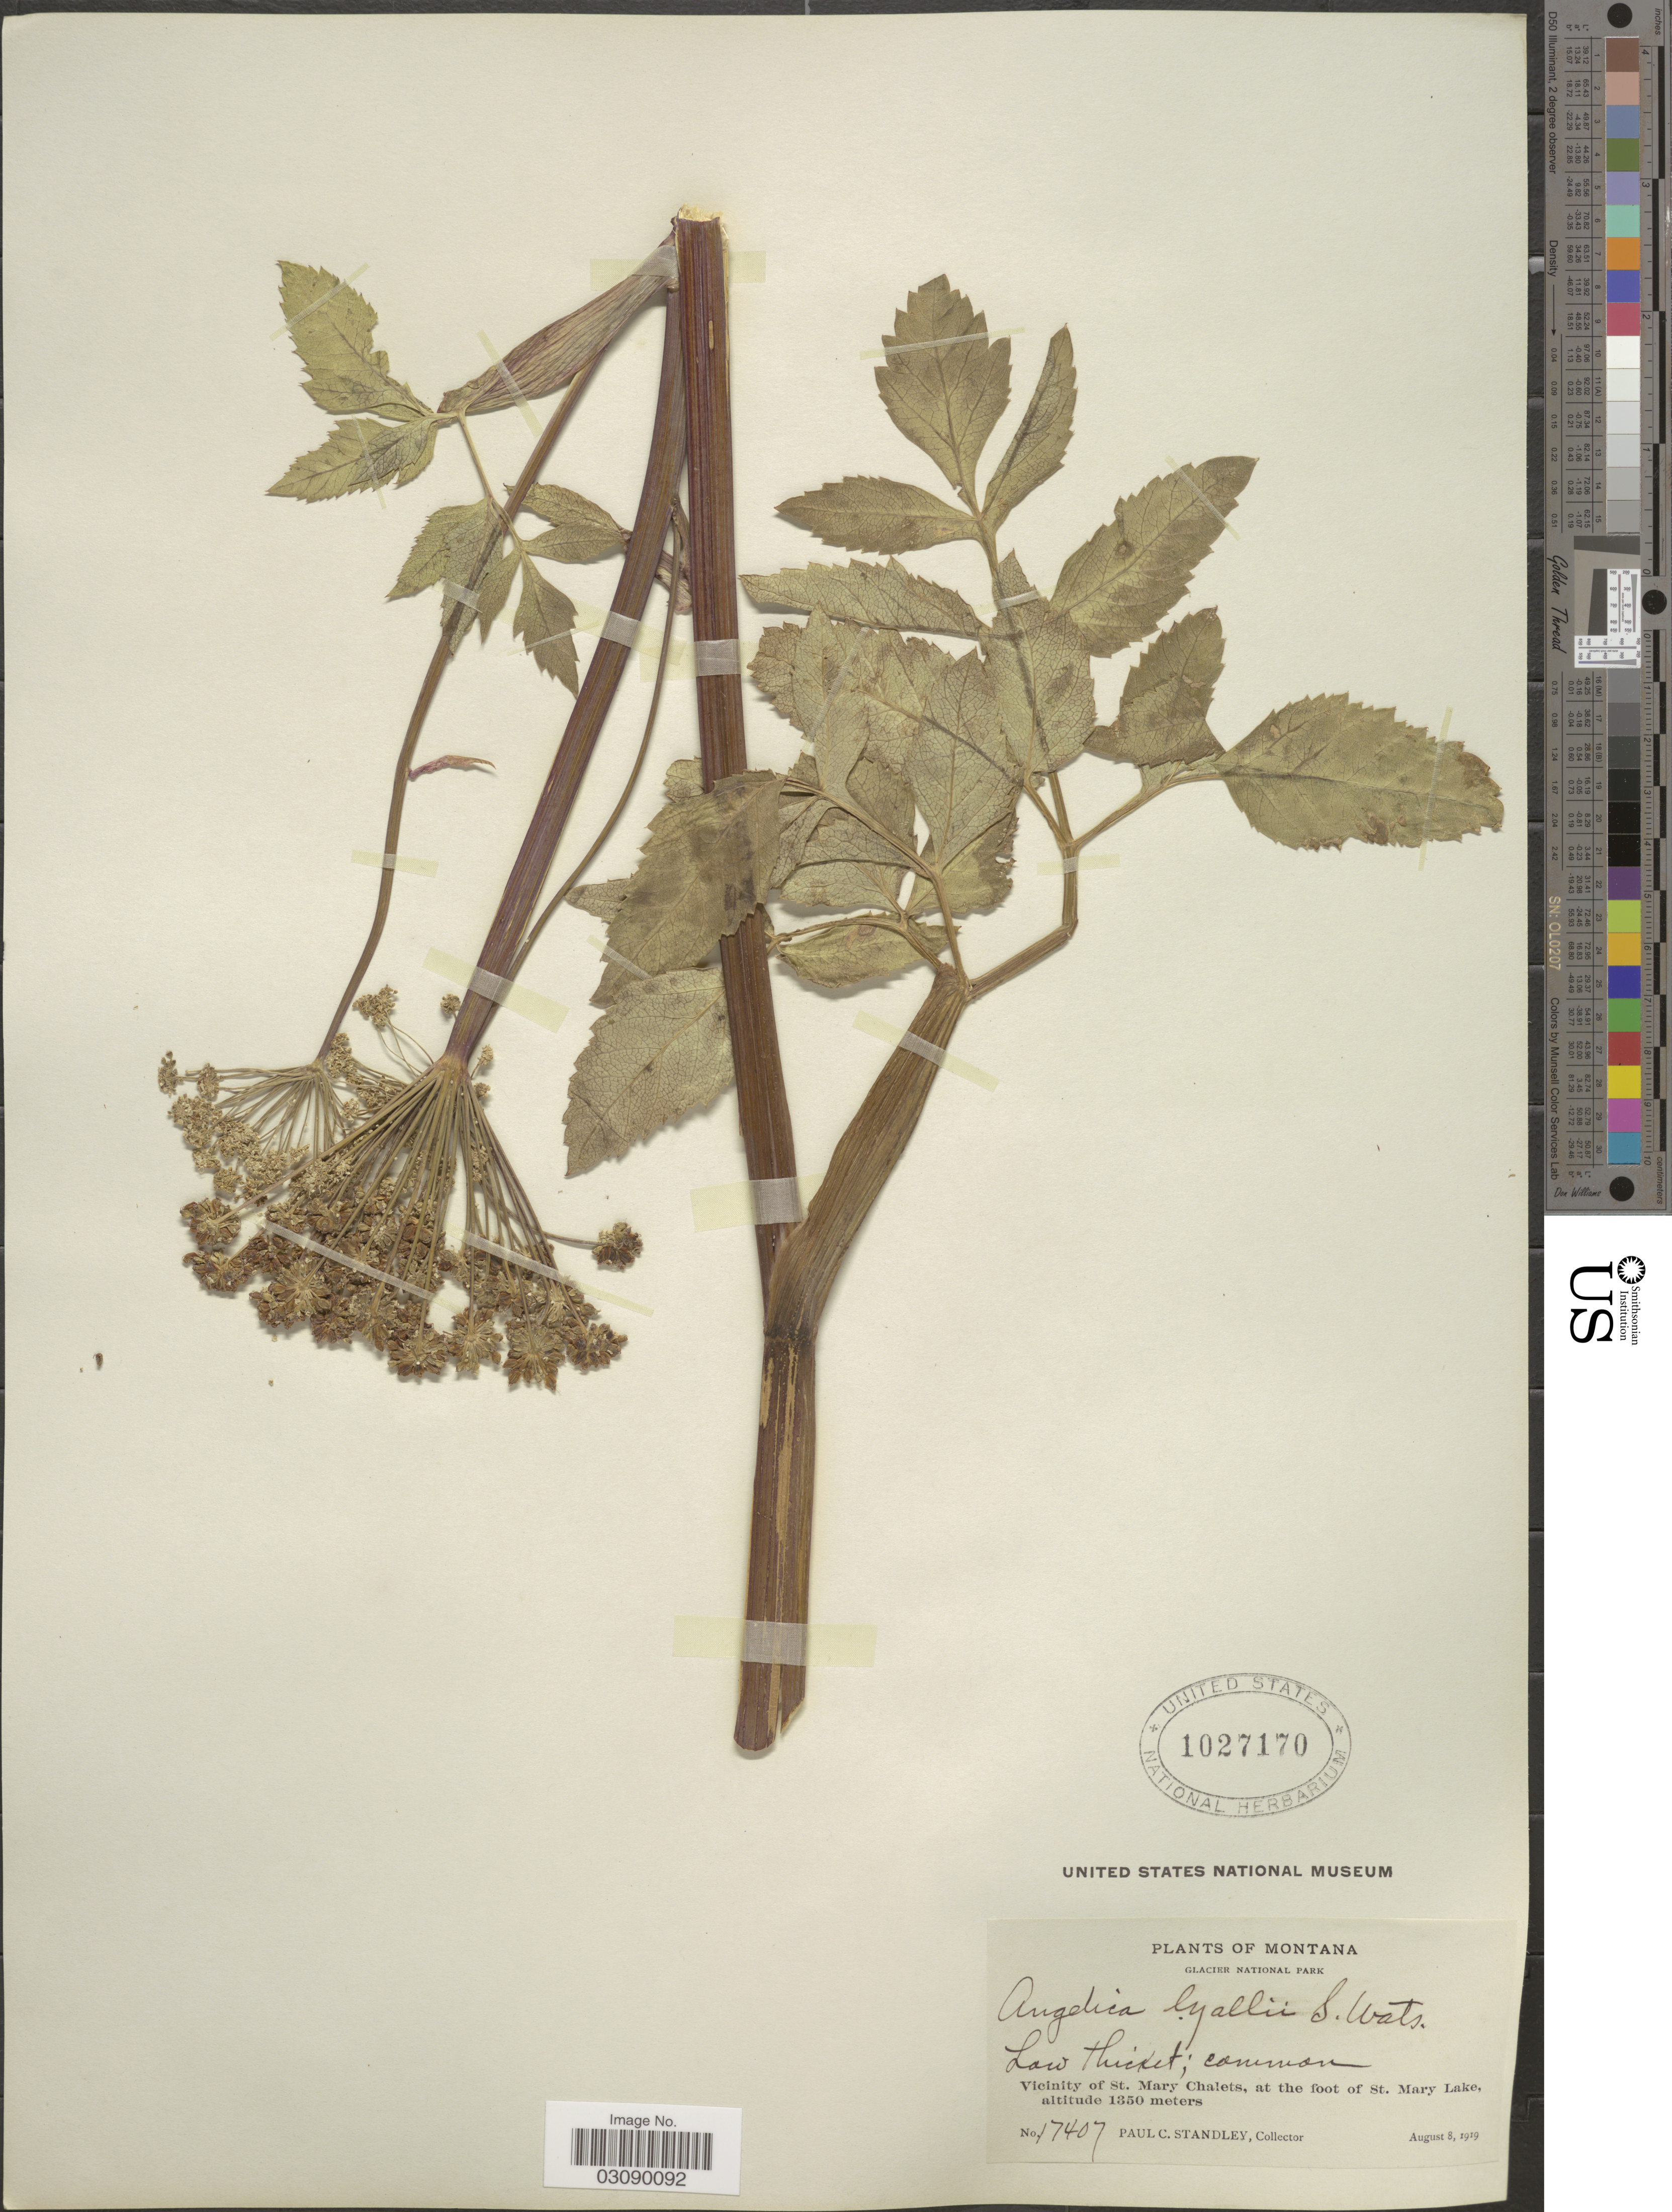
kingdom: Plantae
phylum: Tracheophyta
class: Magnoliopsida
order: Apiales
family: Apiaceae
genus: Angelica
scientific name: Angelica arguta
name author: Nutt.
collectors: P. C. Standley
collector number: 17407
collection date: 1919-08-08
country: United States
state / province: Montana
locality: Glacier National Park. Vicinity of St. Mary Chalets, at the foot of St. Mary Lake.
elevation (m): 1350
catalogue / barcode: US 1027170